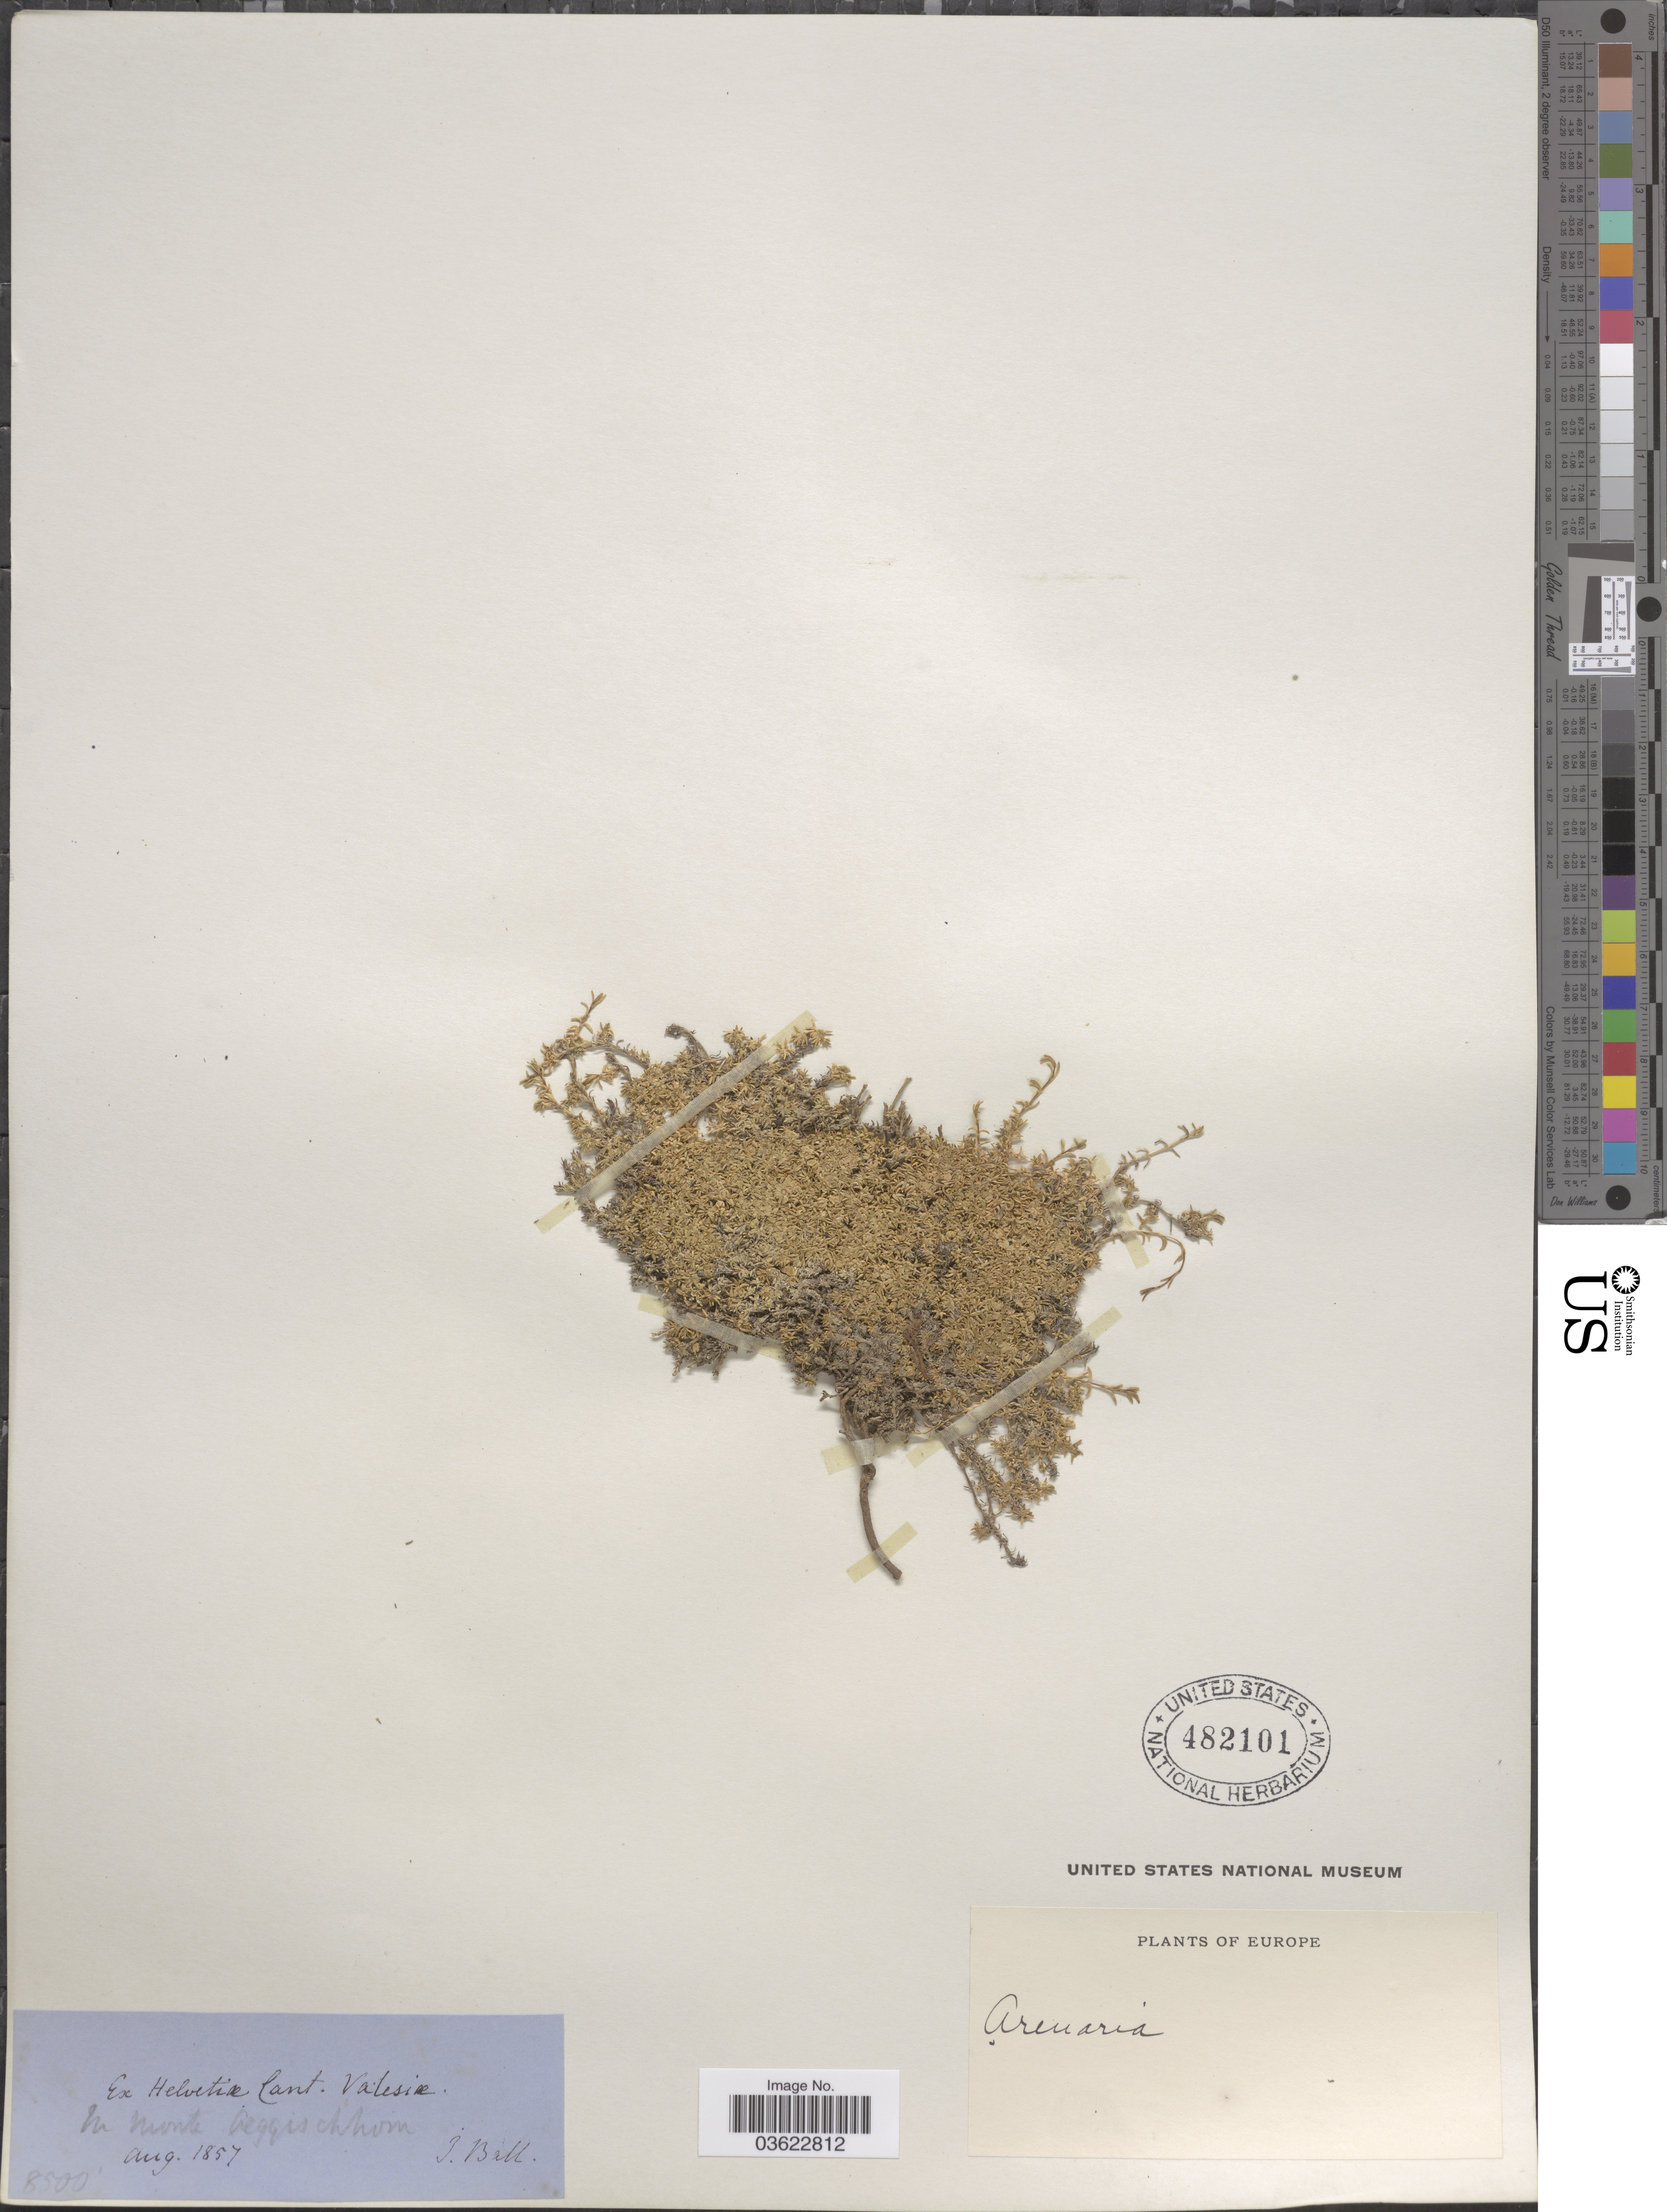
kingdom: Plantae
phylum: Tracheophyta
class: Magnoliopsida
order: Caryophyllales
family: Caryophyllaceae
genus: Arenaria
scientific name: Arenaria sp.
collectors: J. Ball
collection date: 1857-08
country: Switzerland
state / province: Valais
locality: Ex Helvetiæ Cant. Valesiæ. In monte Aeggischhorn.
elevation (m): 2591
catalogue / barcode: US 482101